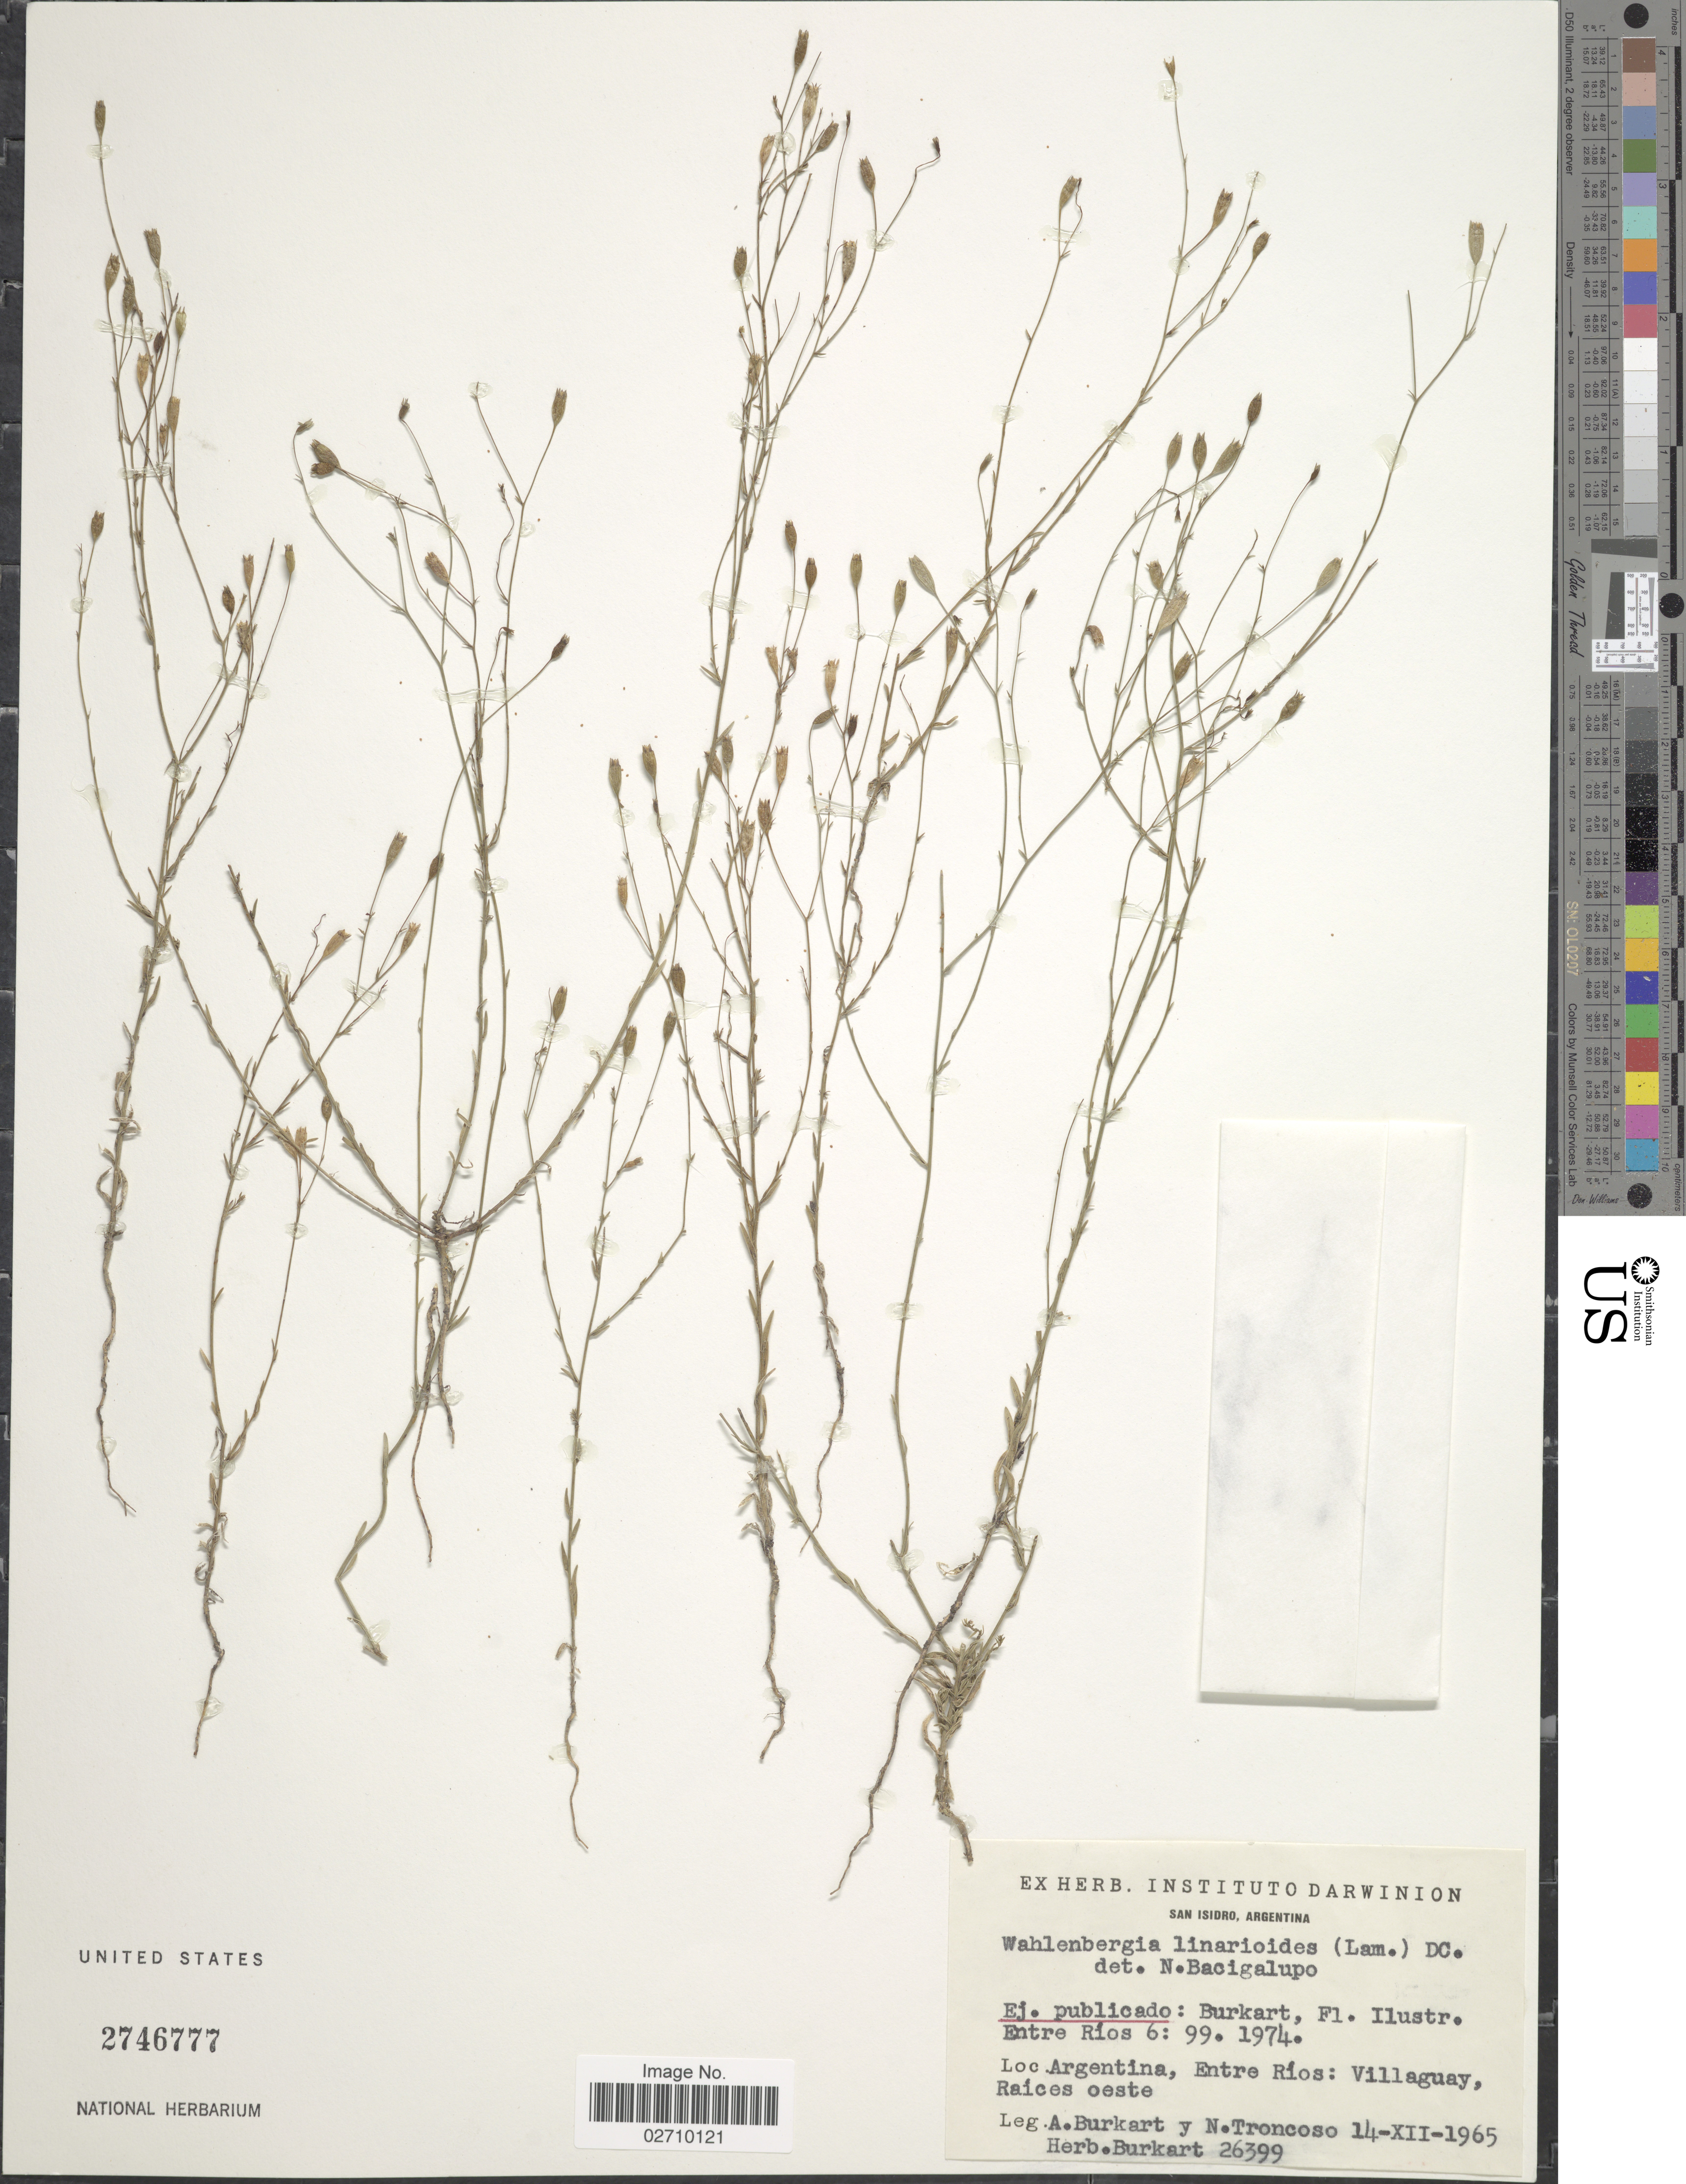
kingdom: Plantae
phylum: Tracheophyta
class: Magnoliopsida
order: Asterales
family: Campanulaceae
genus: Wahlenbergia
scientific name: Wahlenbergia linarioides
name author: (Lam.) A. DC.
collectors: A. E. Burkart & N. Troncoso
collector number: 26399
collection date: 1965-12-14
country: Argentina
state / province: Entre Rios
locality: Villaguay, Raices oeste.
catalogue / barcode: US 2746777